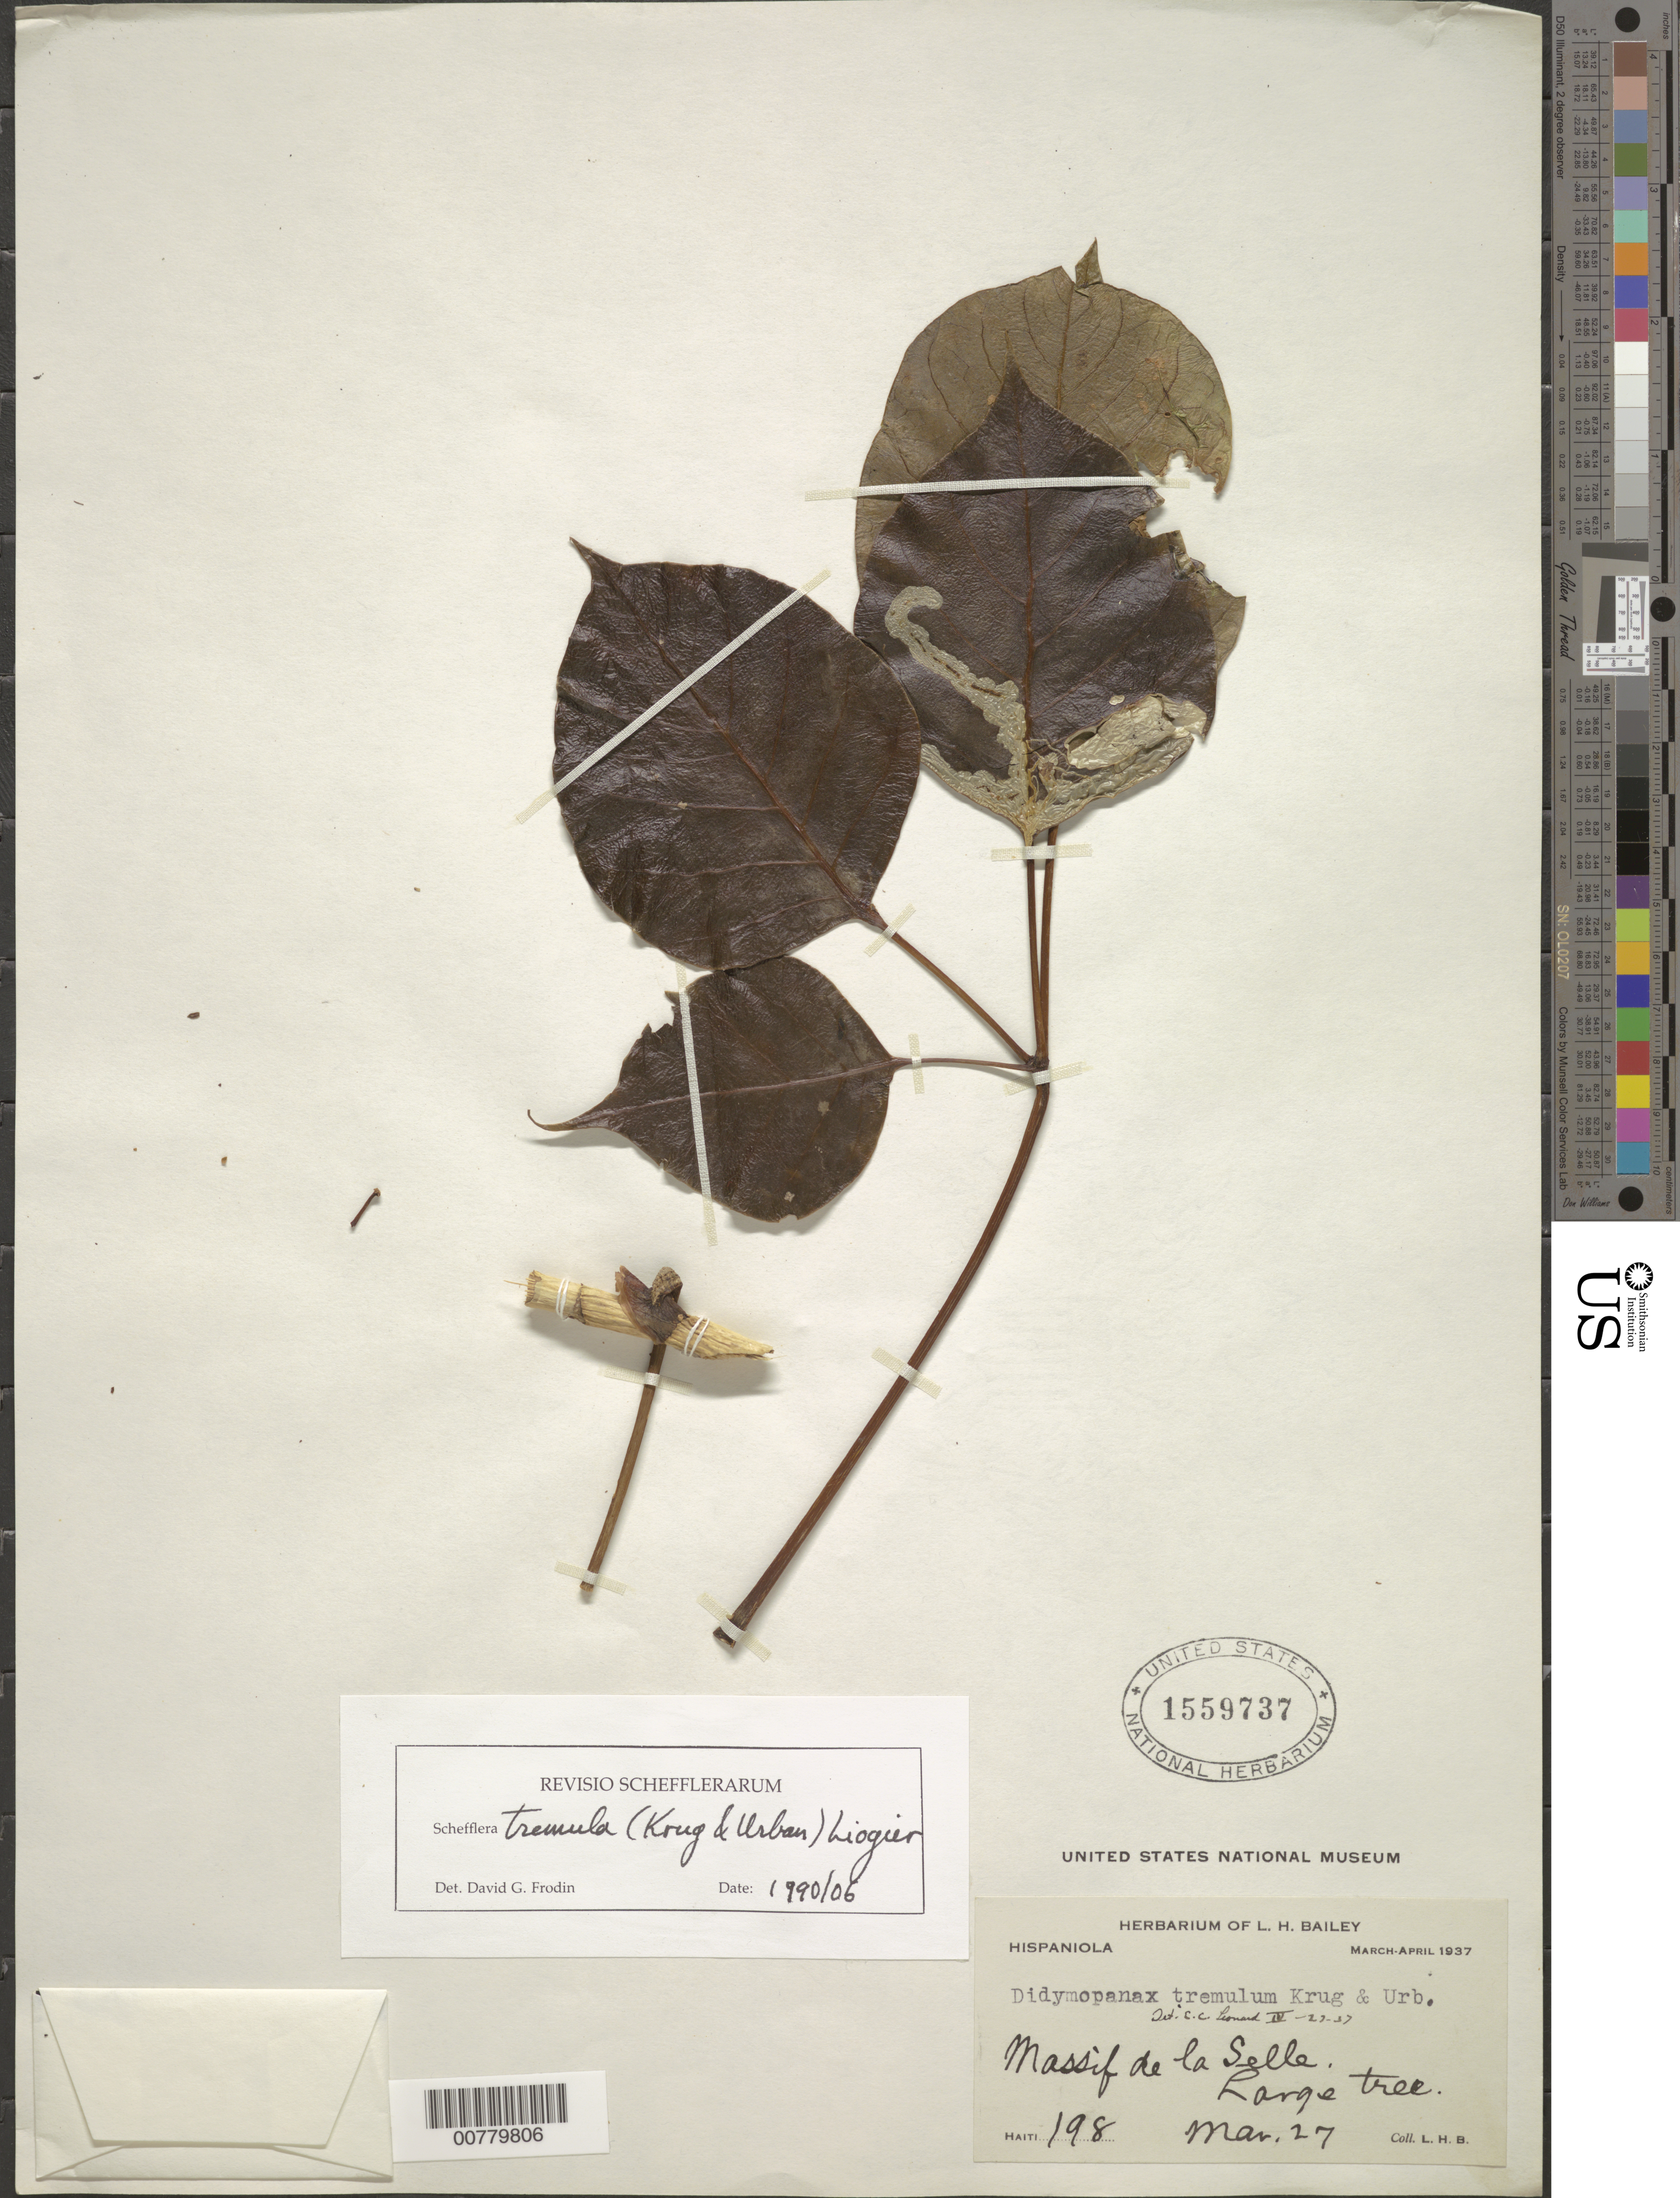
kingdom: Plantae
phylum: Tracheophyta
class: Magnoliopsida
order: Apiales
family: Araliaceae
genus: Schefflera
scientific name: Schefflera tremula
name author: (Krug & Urb.) Alain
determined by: Frodin, D. G.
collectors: L. H. Bailey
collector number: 198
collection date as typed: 27 Mar 1937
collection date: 1937-03-27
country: Haiti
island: Hispaniola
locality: Massif de la Selle.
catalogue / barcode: US 1559737